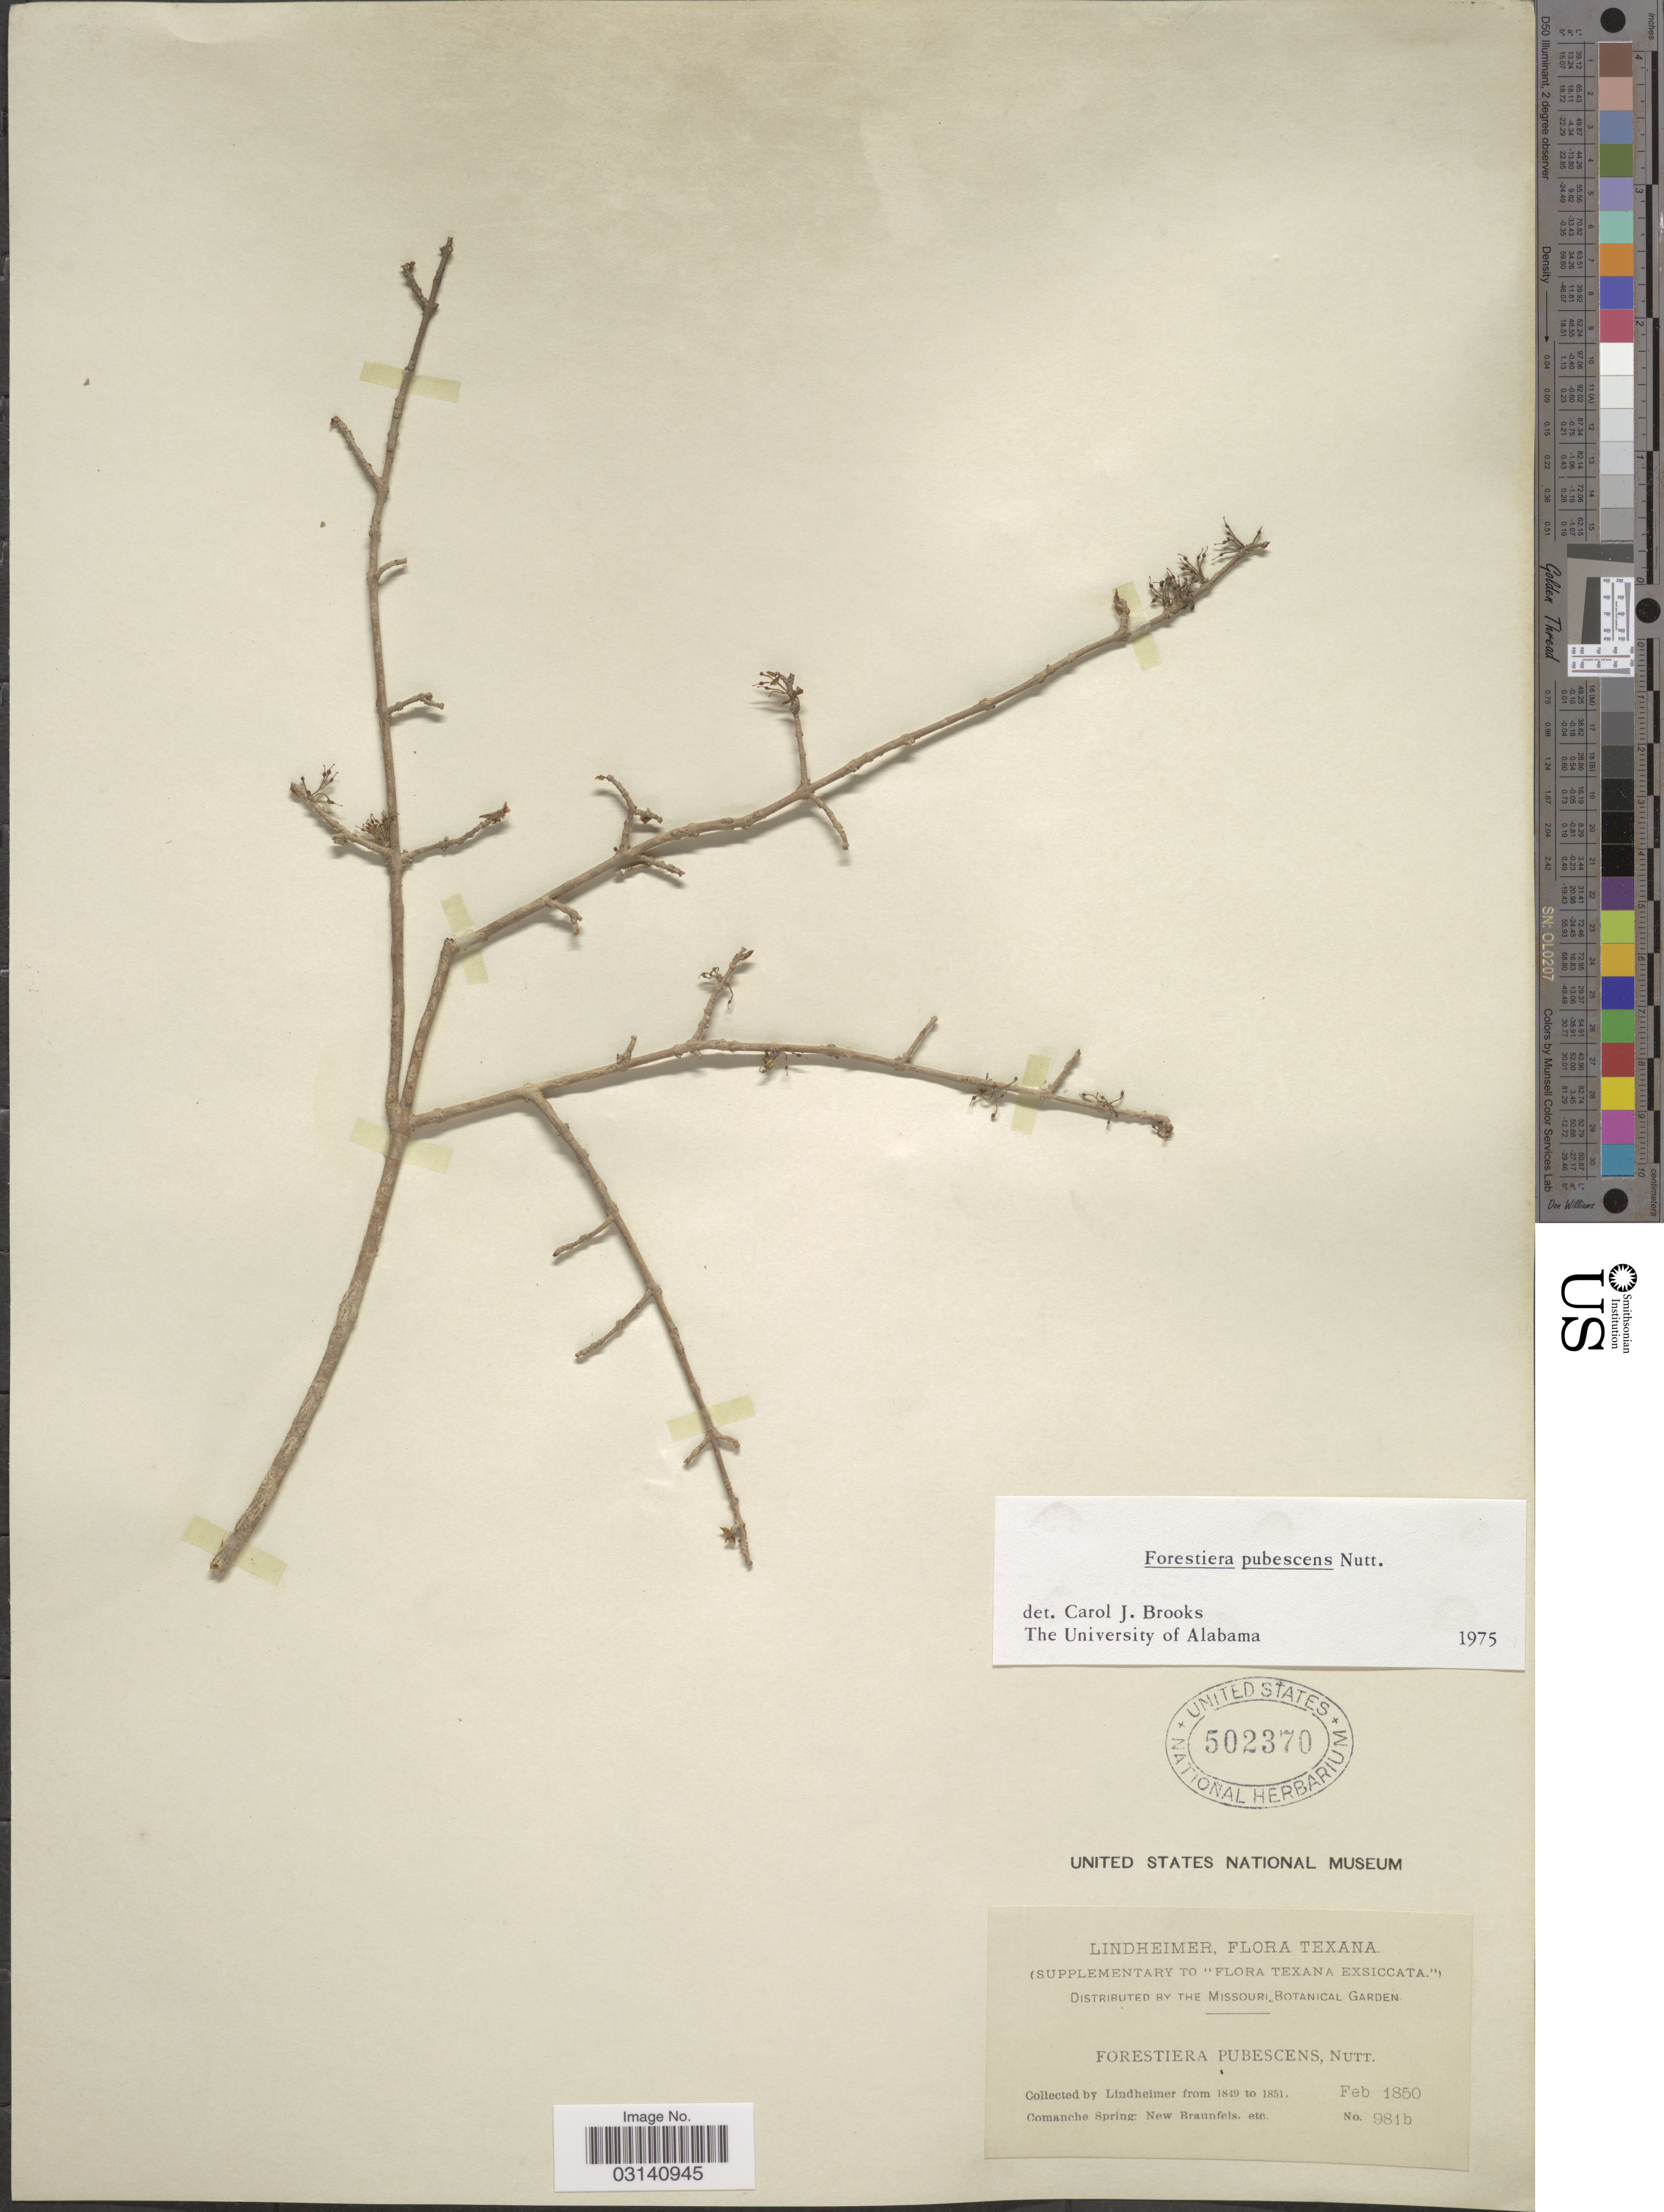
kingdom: Plantae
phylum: Tracheophyta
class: Magnoliopsida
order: Lamiales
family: Oleaceae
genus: Forestiera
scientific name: Forestiera pubescens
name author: Nutt.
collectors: -. Lindheimer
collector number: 981b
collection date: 1850-02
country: United States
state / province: Texas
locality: Comanche Spring: New Braunfels. etc.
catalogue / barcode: US 502370